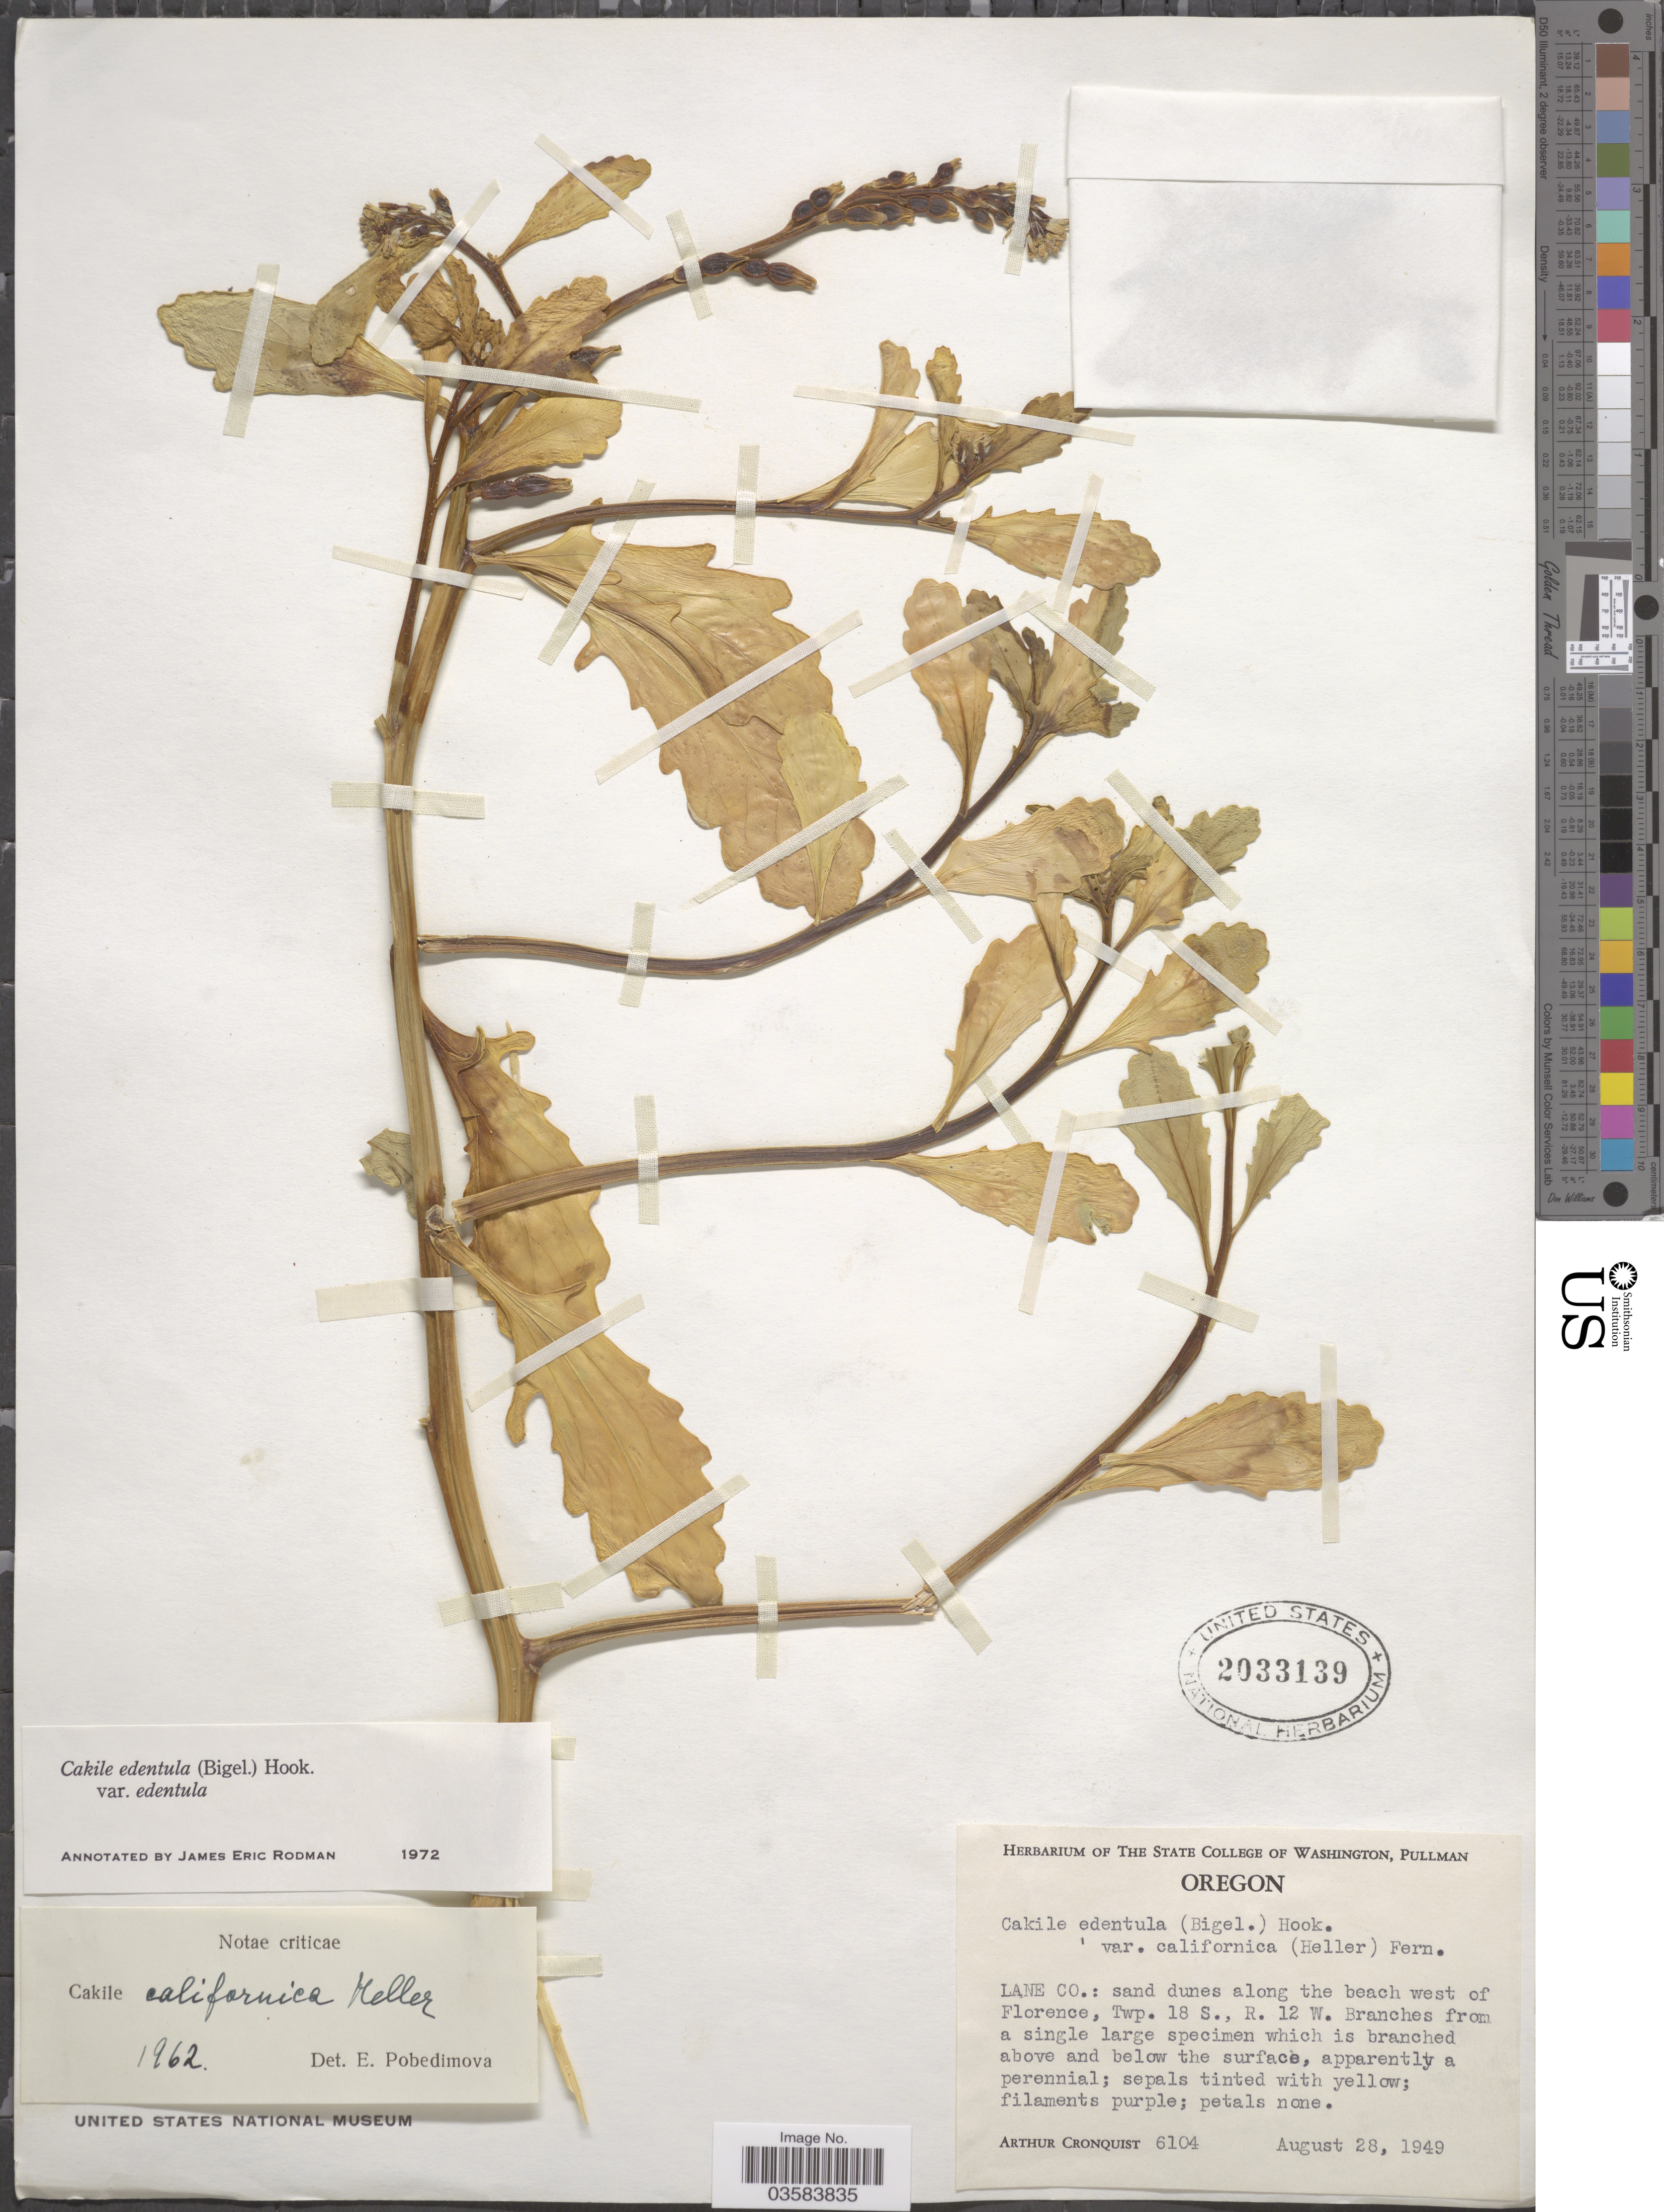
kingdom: Plantae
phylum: Tracheophyta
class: Magnoliopsida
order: Brassicales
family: Brassicaceae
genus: Cakile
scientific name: Cakile edentula var. edentula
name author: (Bigelow) Hook.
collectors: A. J. Cronquist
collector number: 6104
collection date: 1949-08-28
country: United States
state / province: Oregon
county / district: Lane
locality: Lane Co.: sand dunes along the beach west of Florence, Twp. 18 S., R. 12 W.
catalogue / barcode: US 2033139